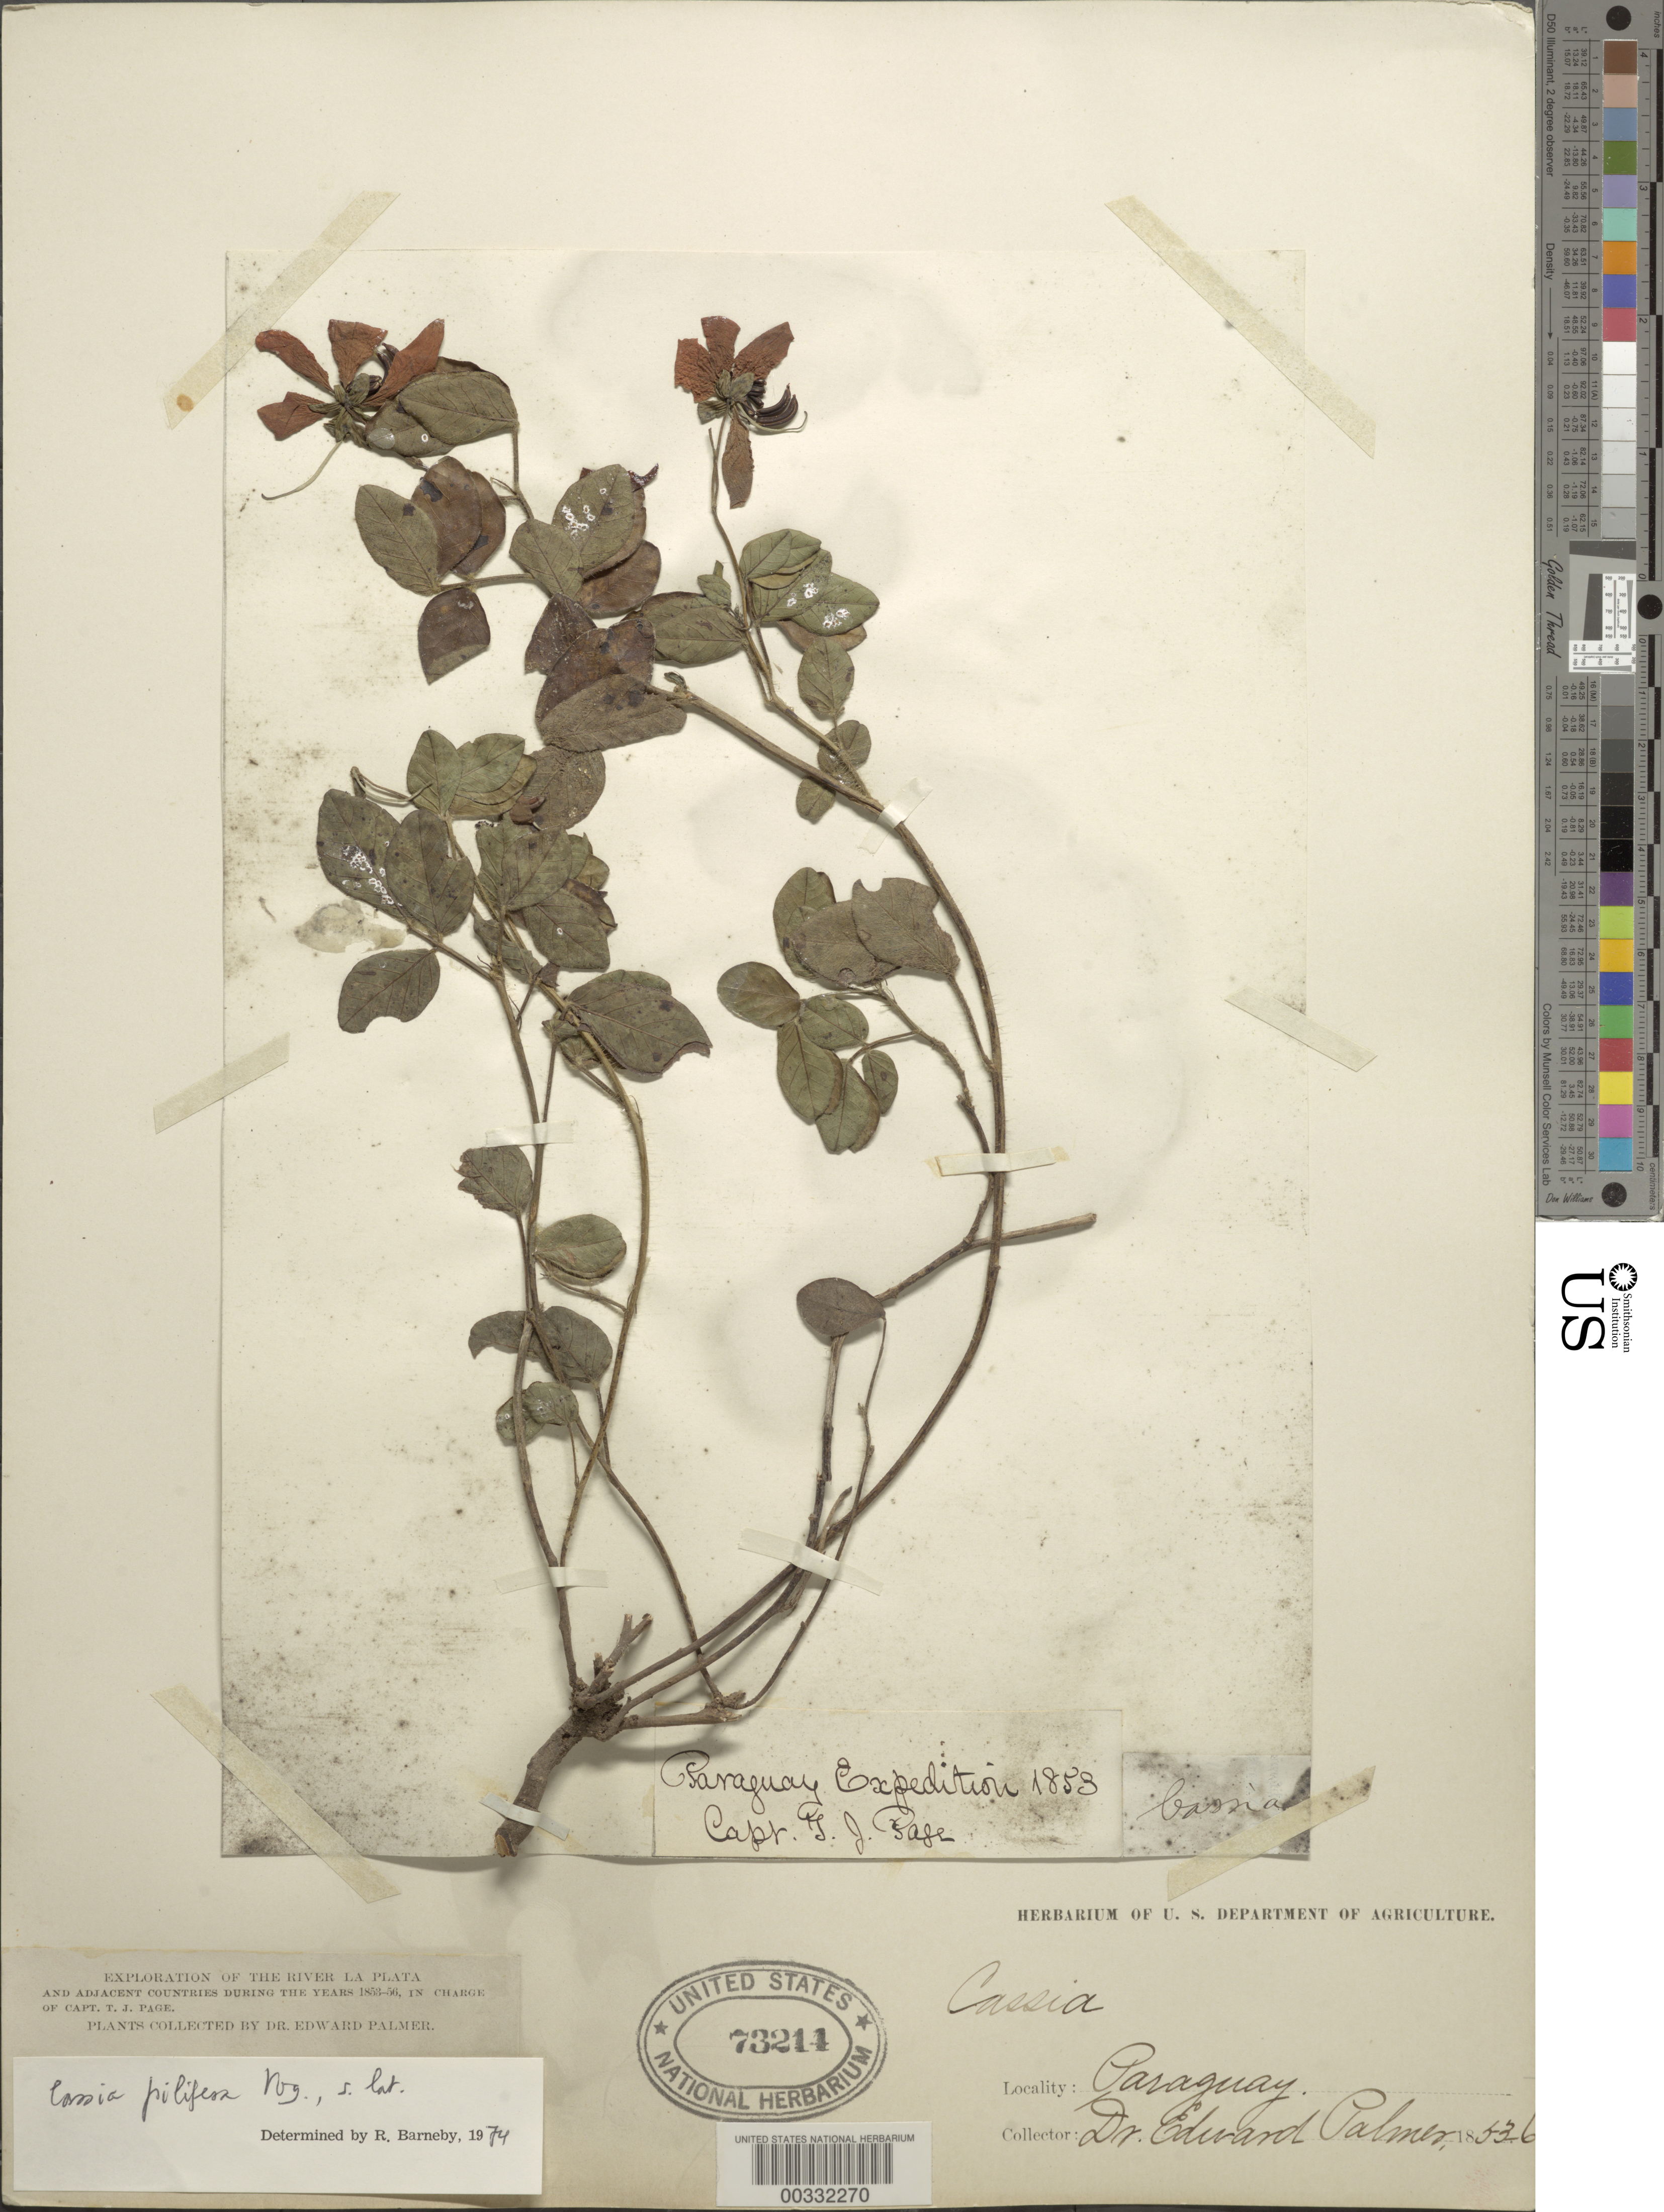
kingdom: Plantae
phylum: Tracheophyta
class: Magnoliopsida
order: Fabales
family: Fabaceae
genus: Senna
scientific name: Senna pilifera var. pilifera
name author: (Vogel) H.S. Irwin & Barneby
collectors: E. Palmer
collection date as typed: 1853 to -- -- 1856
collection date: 1853/1856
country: Paraguay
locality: River la plata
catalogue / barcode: US 73214